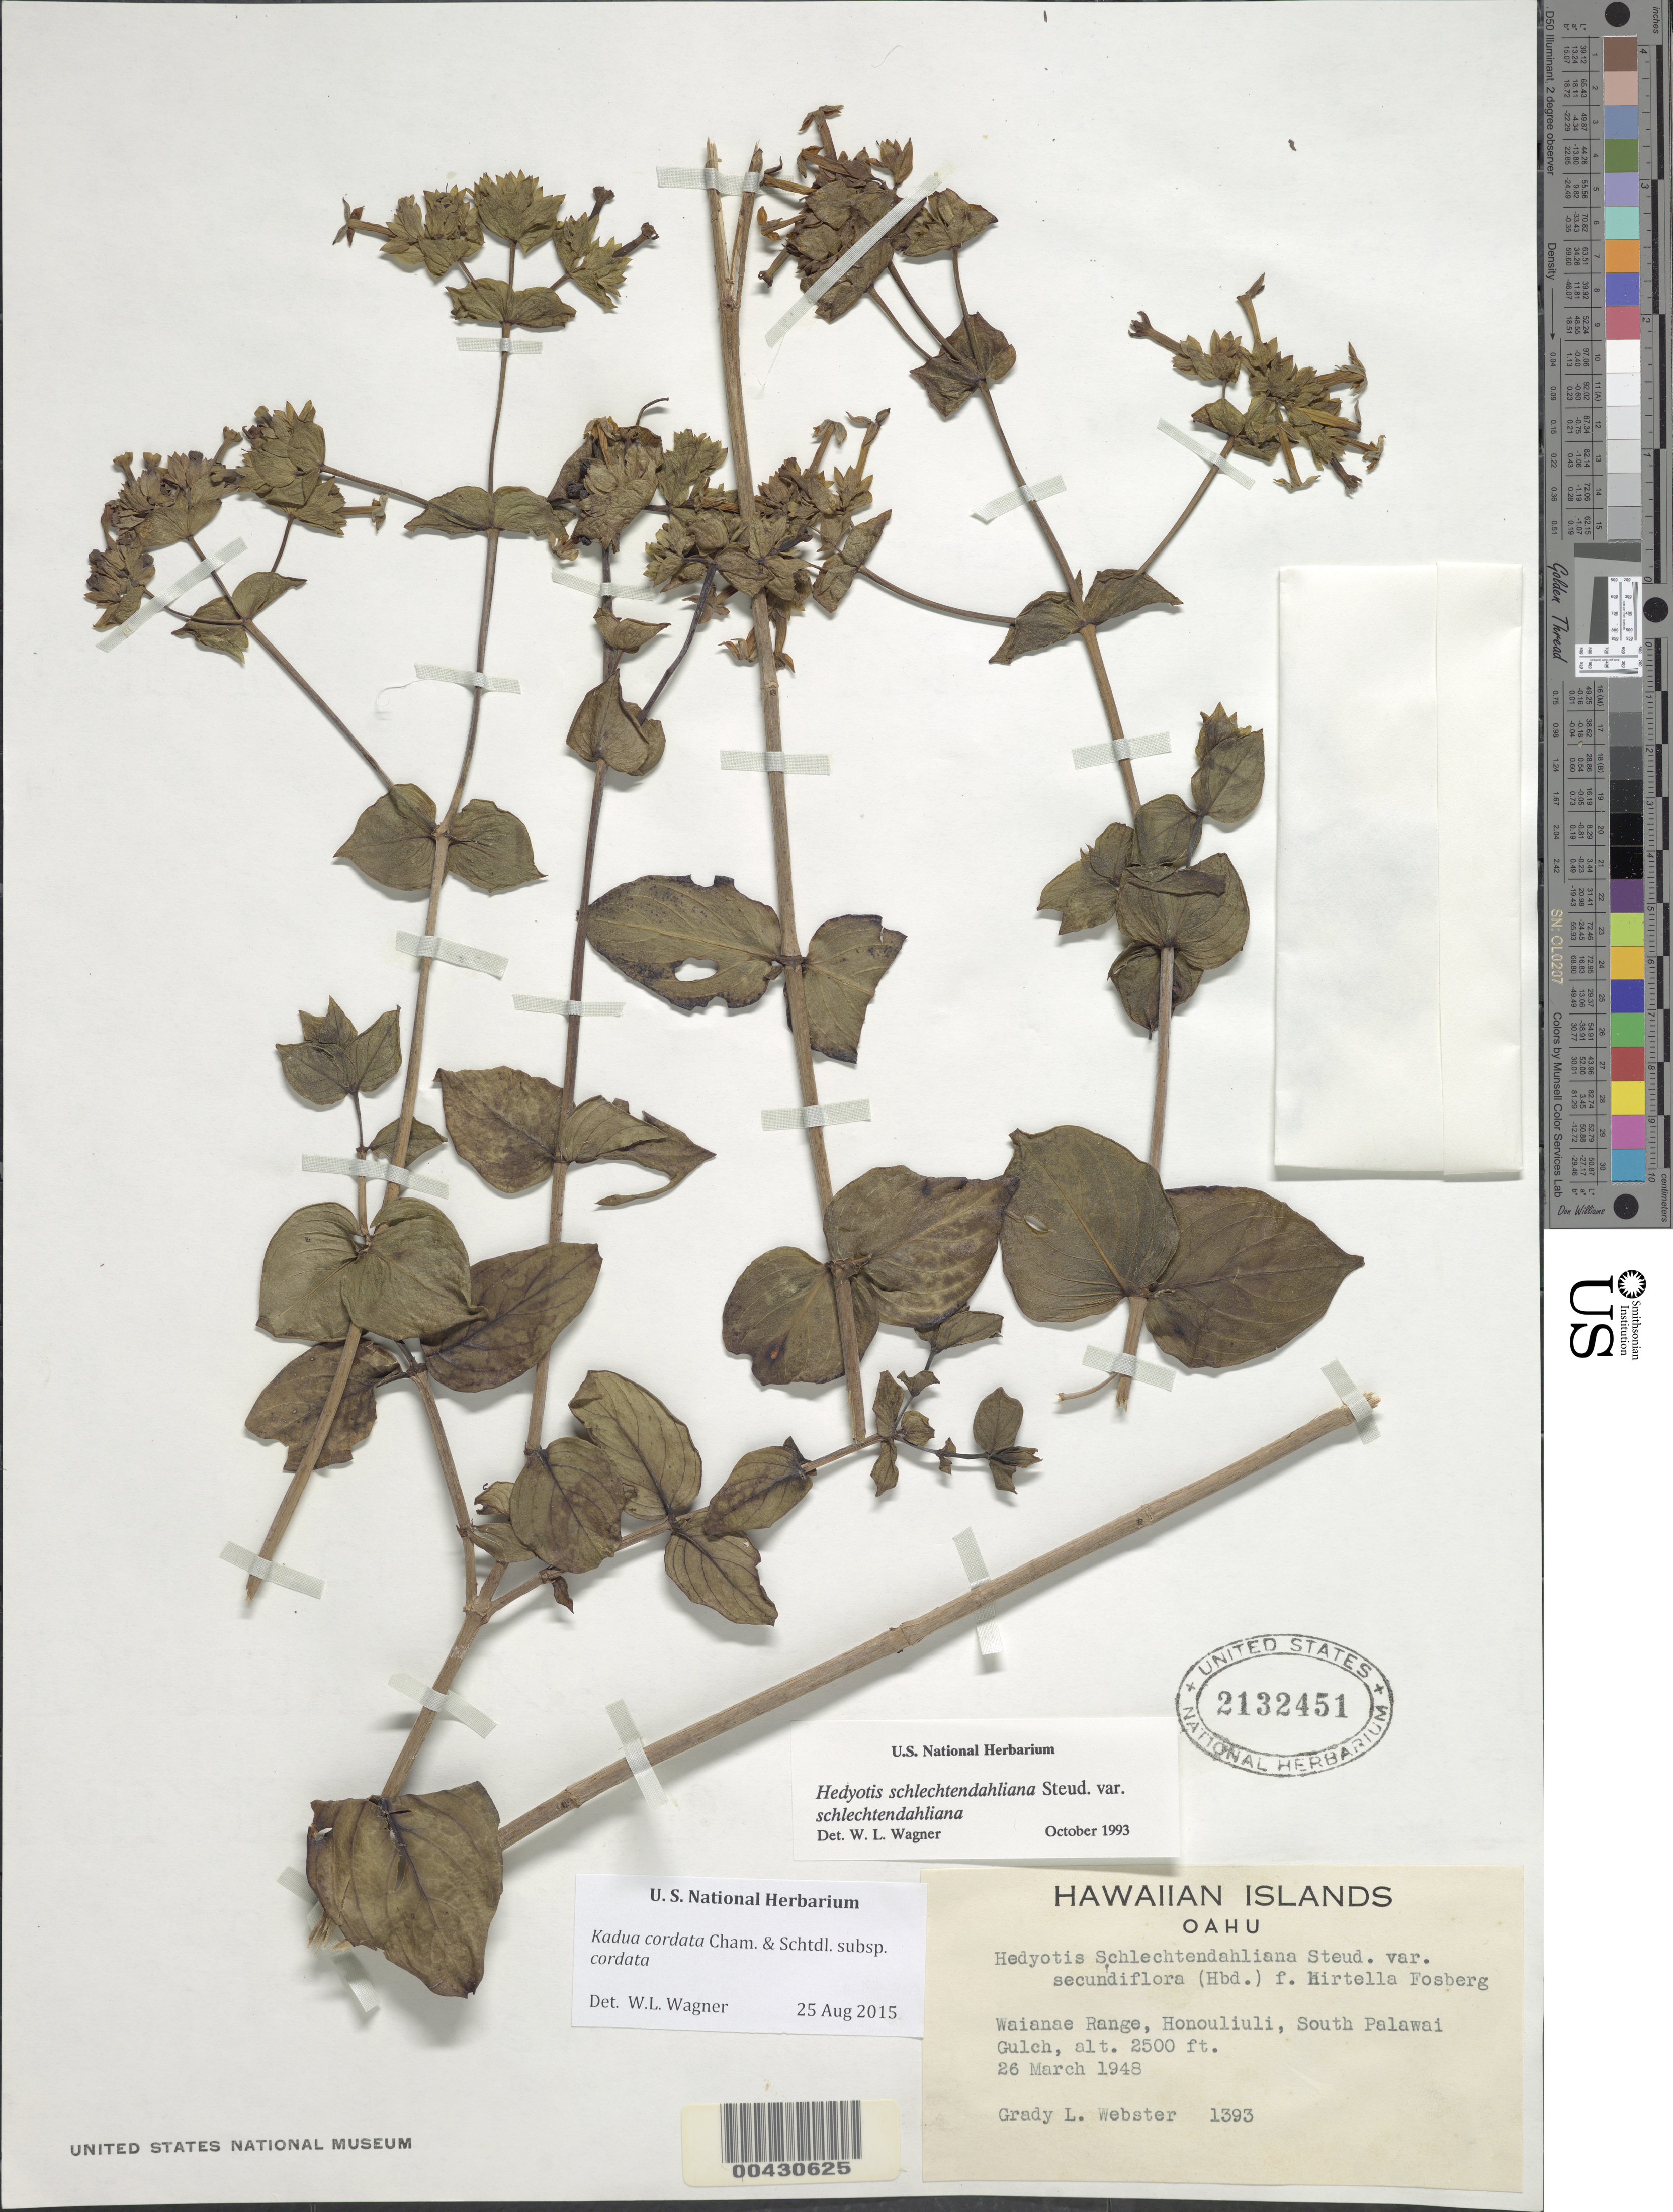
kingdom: Plantae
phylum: Tracheophyta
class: Magnoliopsida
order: Gentianales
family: Rubiaceae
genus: Kadua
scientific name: Kadua cordata subsp. cordata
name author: Cham. & Schltdl.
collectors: G. L. Webster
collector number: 1393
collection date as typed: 26 Mar 1948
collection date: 1948-03-26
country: United States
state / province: Hawaii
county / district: Honolulu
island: Oahu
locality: Waianae Range, Honouliuli, South Palawai Gulch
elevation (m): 762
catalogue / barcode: US 2132451